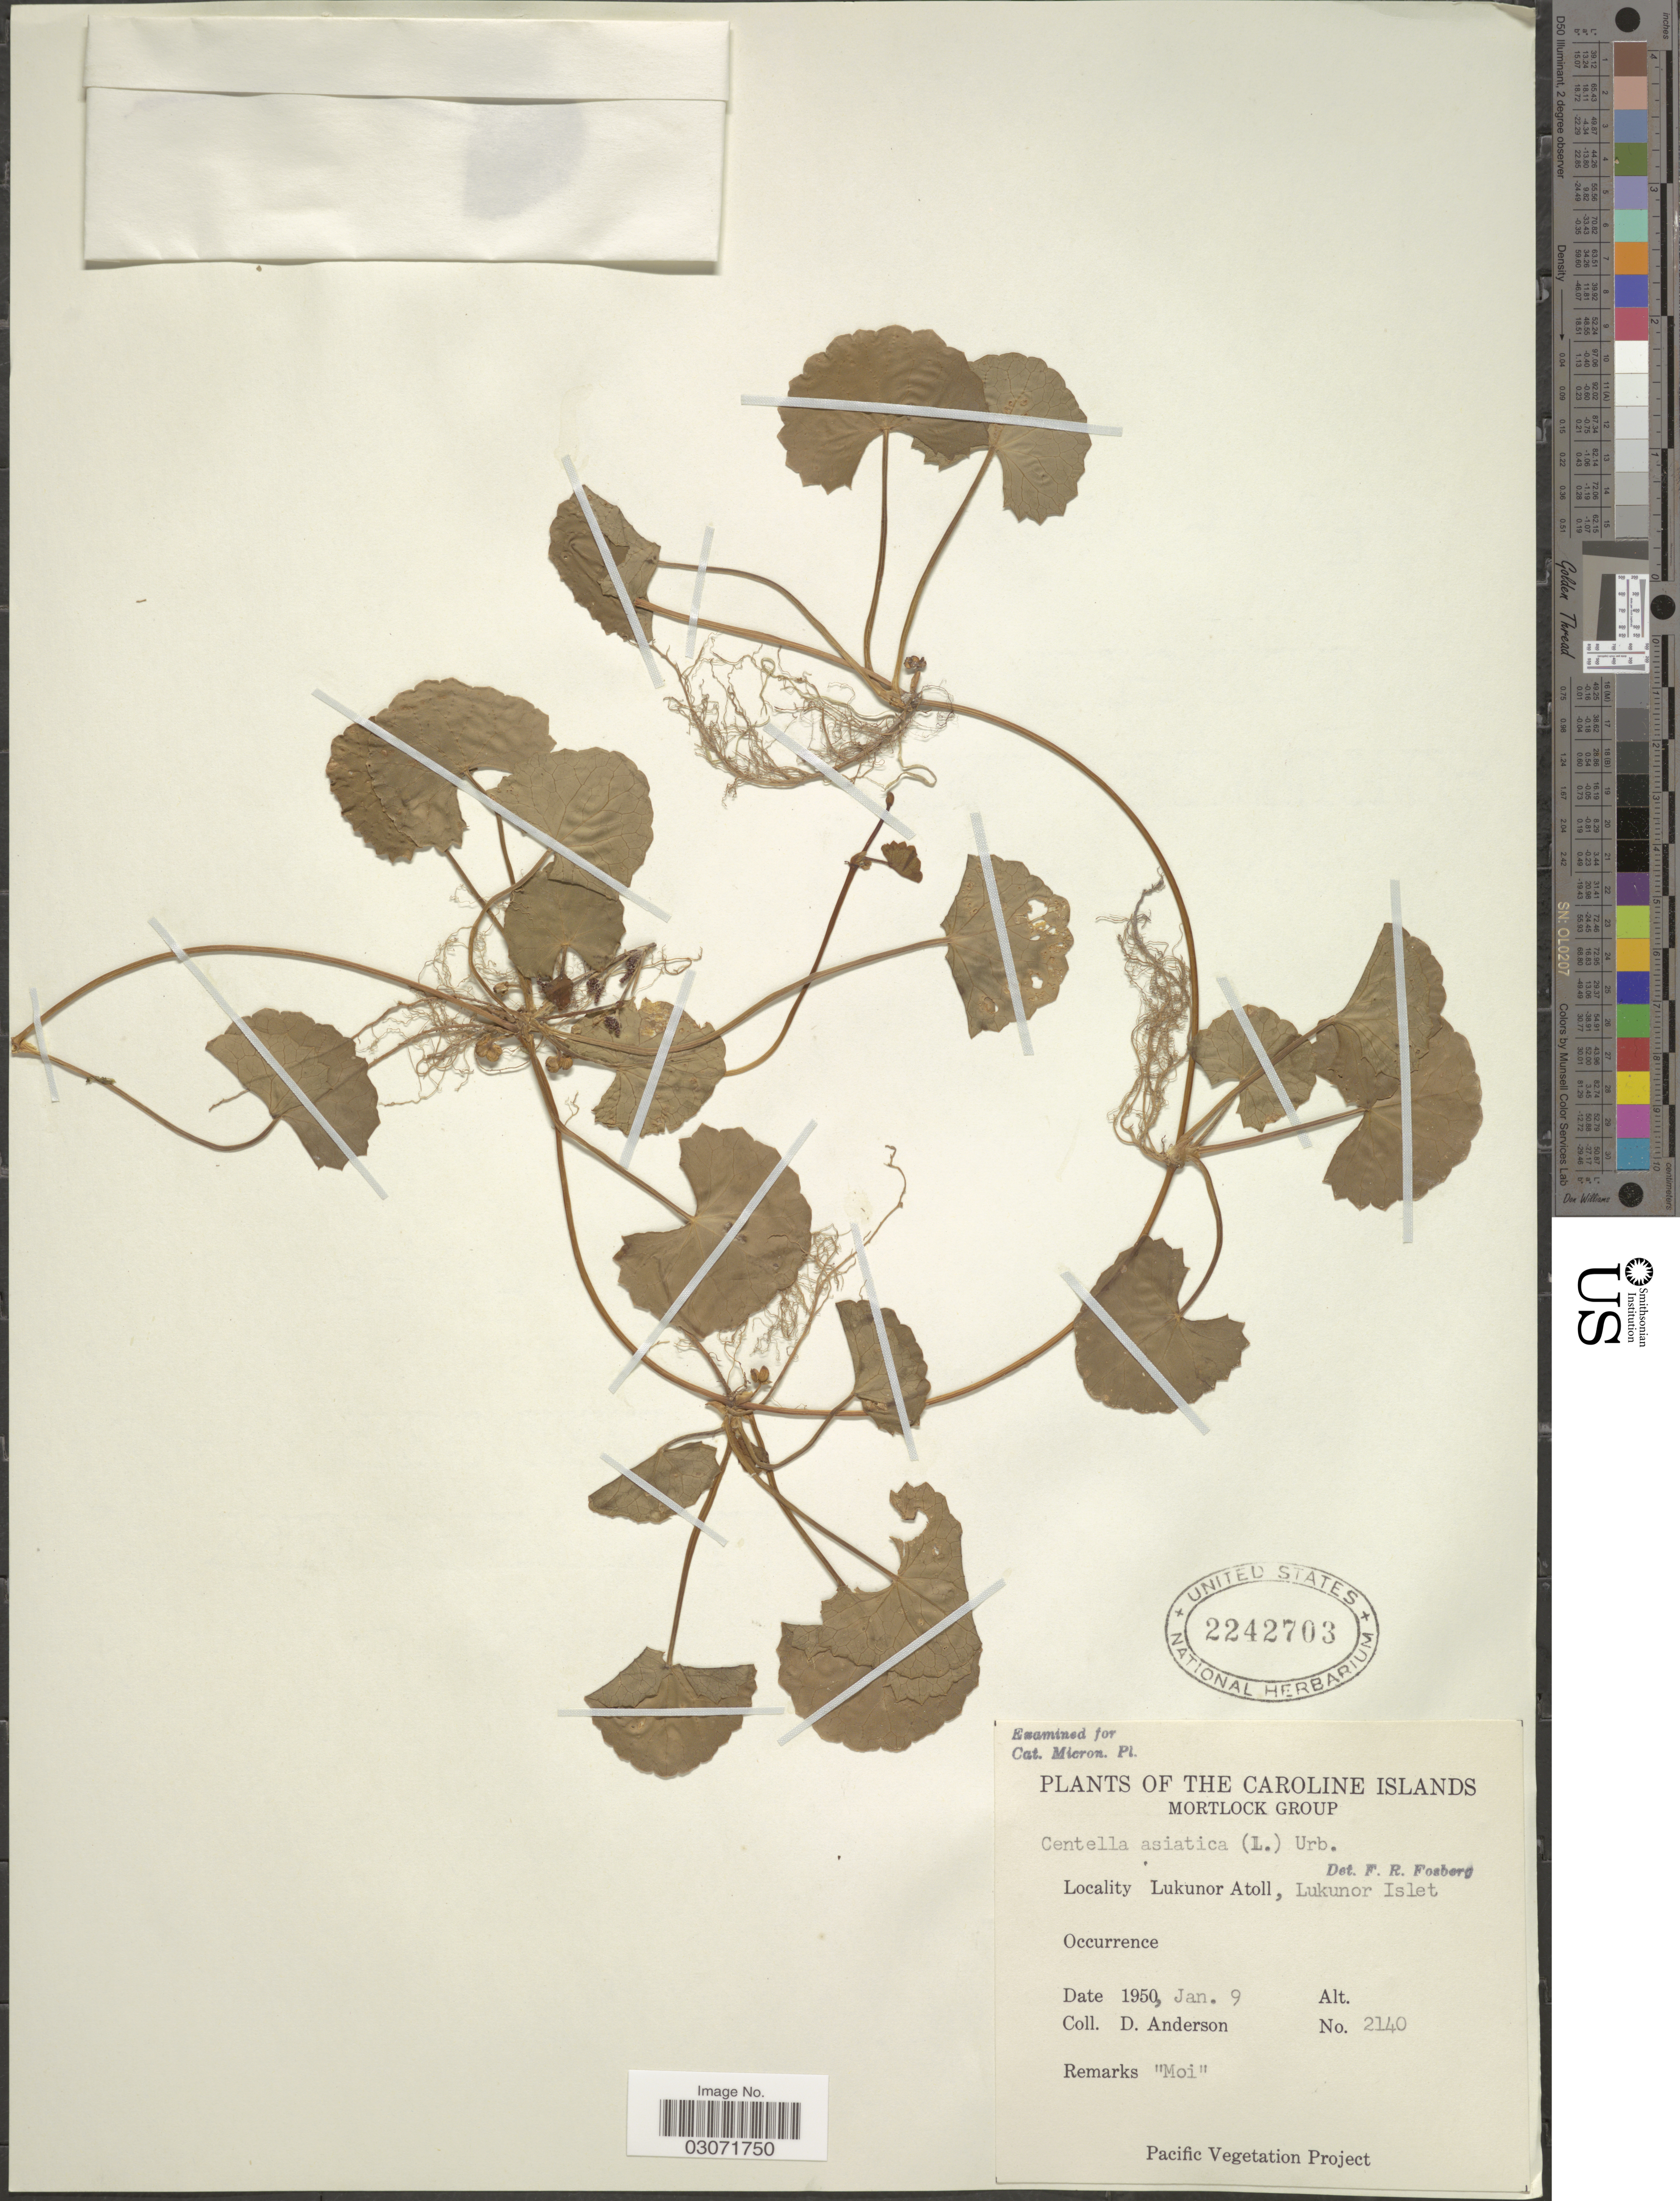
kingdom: Plantae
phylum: Tracheophyta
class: Magnoliopsida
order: Apiales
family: Apiaceae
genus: Centella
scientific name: Centella asiatica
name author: (L.) Urb.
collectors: D. Anderson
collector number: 2140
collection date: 1950-01-09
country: Micronesia, Federated States of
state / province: Truk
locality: The Caroline Islands. Mortlock Group. Lukunor Atoll, Lukunor Islet.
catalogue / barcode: US 2242703